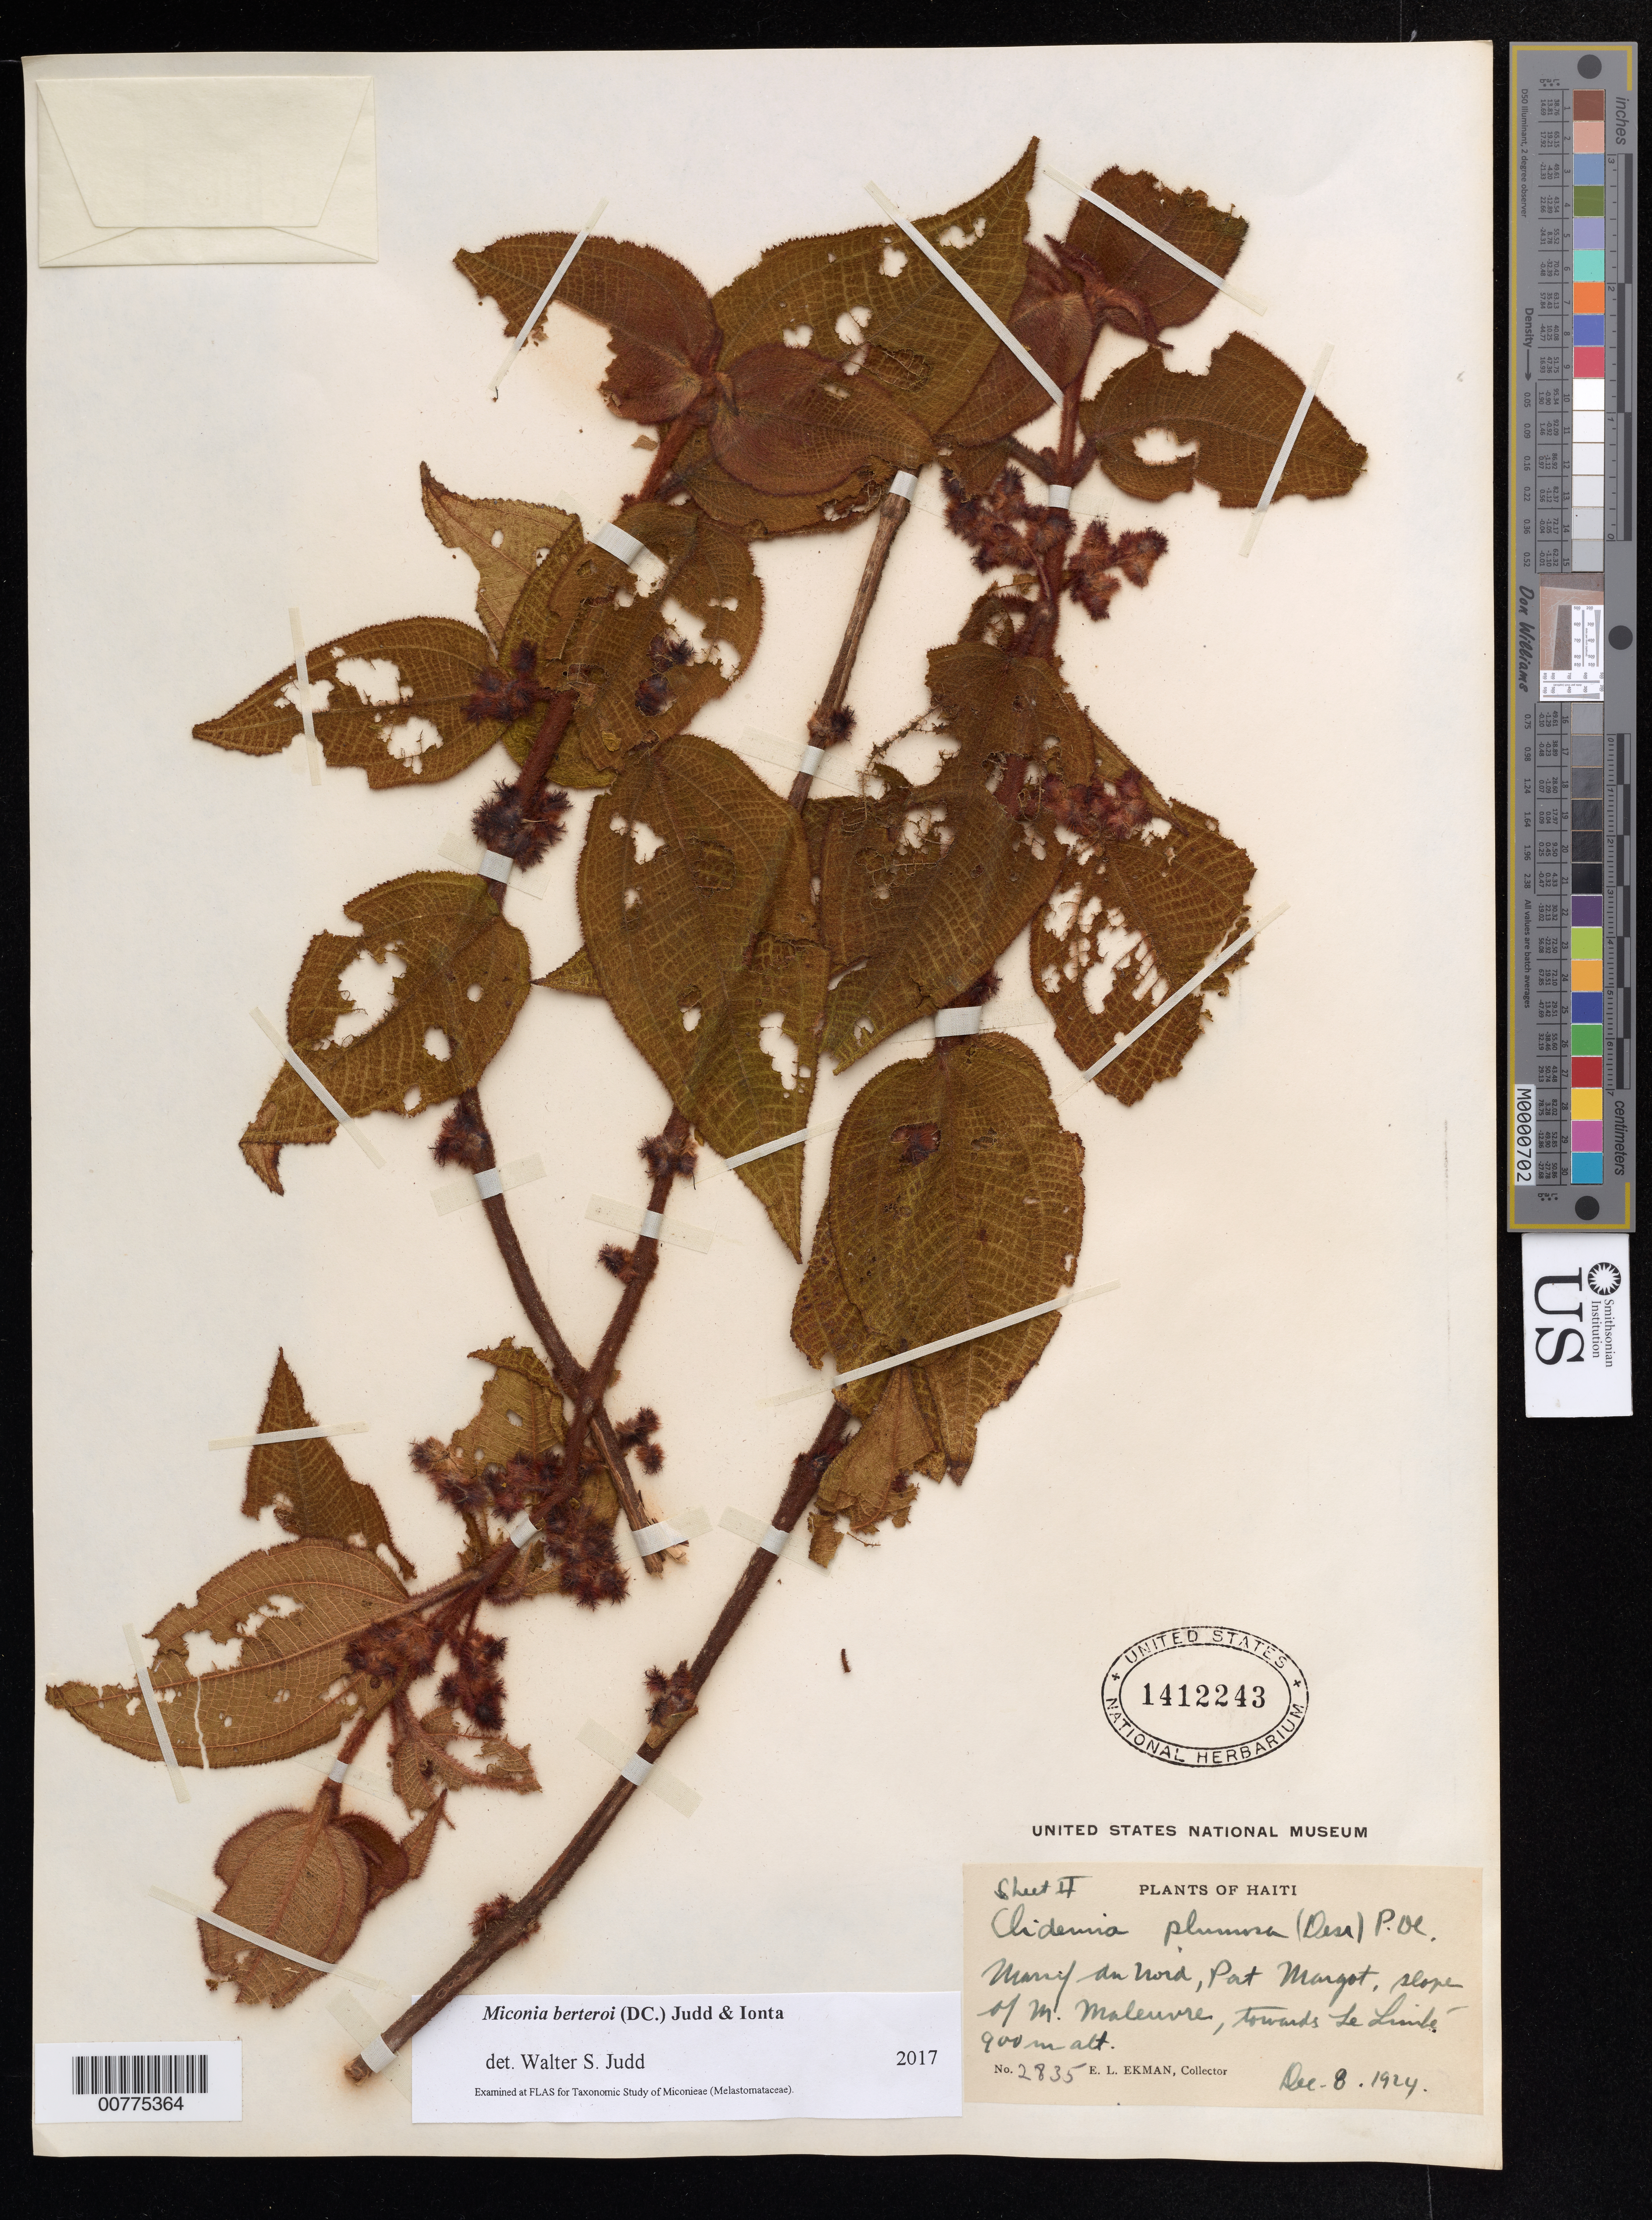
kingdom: Plantae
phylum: Tracheophyta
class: Magnoliopsida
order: Myrtales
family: Melastomataceae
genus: Miconia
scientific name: Miconia berteroi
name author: (DC.) Judd & Ionta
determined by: Judd, Walter S.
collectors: E. L. Ekman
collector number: H 2835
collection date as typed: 08 Dec 1924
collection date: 1924-12-08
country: Haiti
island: Hispaniola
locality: Massif du Nord, Port Margot, slope of M. Maleuvre, towards Le Limbé.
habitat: Slope.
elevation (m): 900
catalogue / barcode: US 1412243